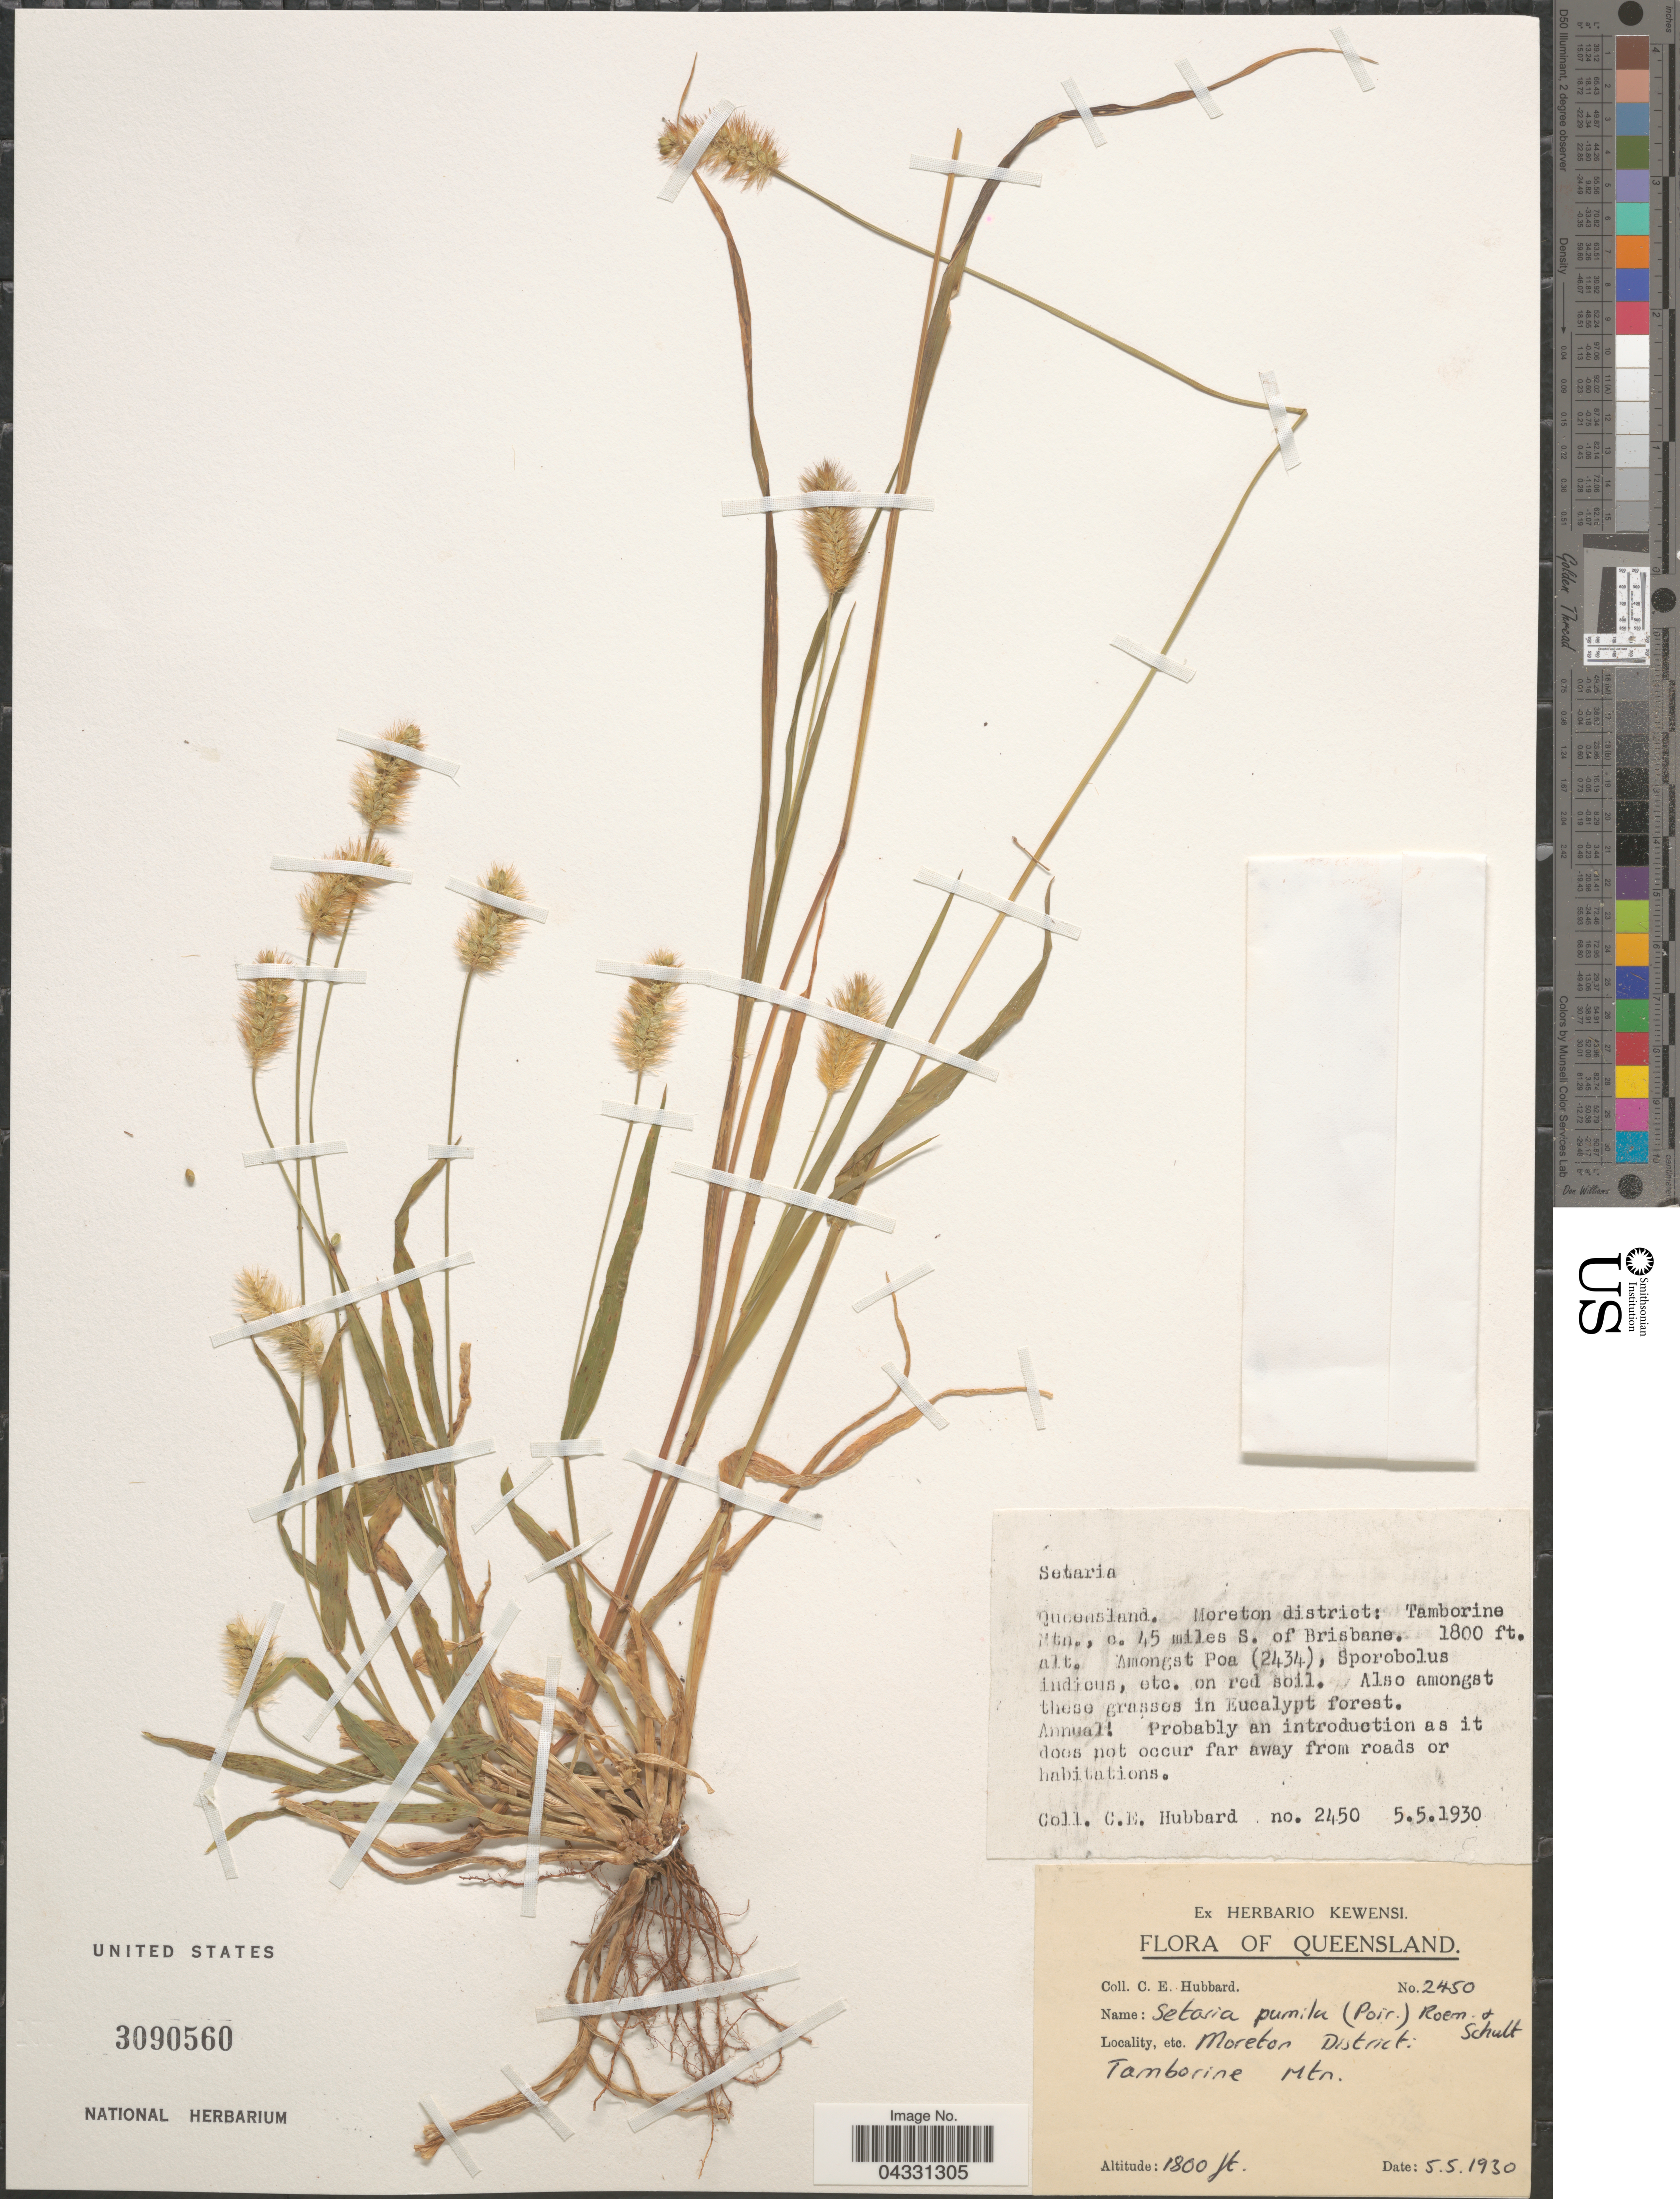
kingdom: Plantae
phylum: Tracheophyta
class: Liliopsida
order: Poales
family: Poaceae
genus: Setaria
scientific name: Setaria sp.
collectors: C. E. Hubbard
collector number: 2450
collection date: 1930-05-05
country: Australia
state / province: Queensland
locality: Moreton district: Tamborine Mtn., c. 45 miles S. of Brisbane.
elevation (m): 549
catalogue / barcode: US 3090560